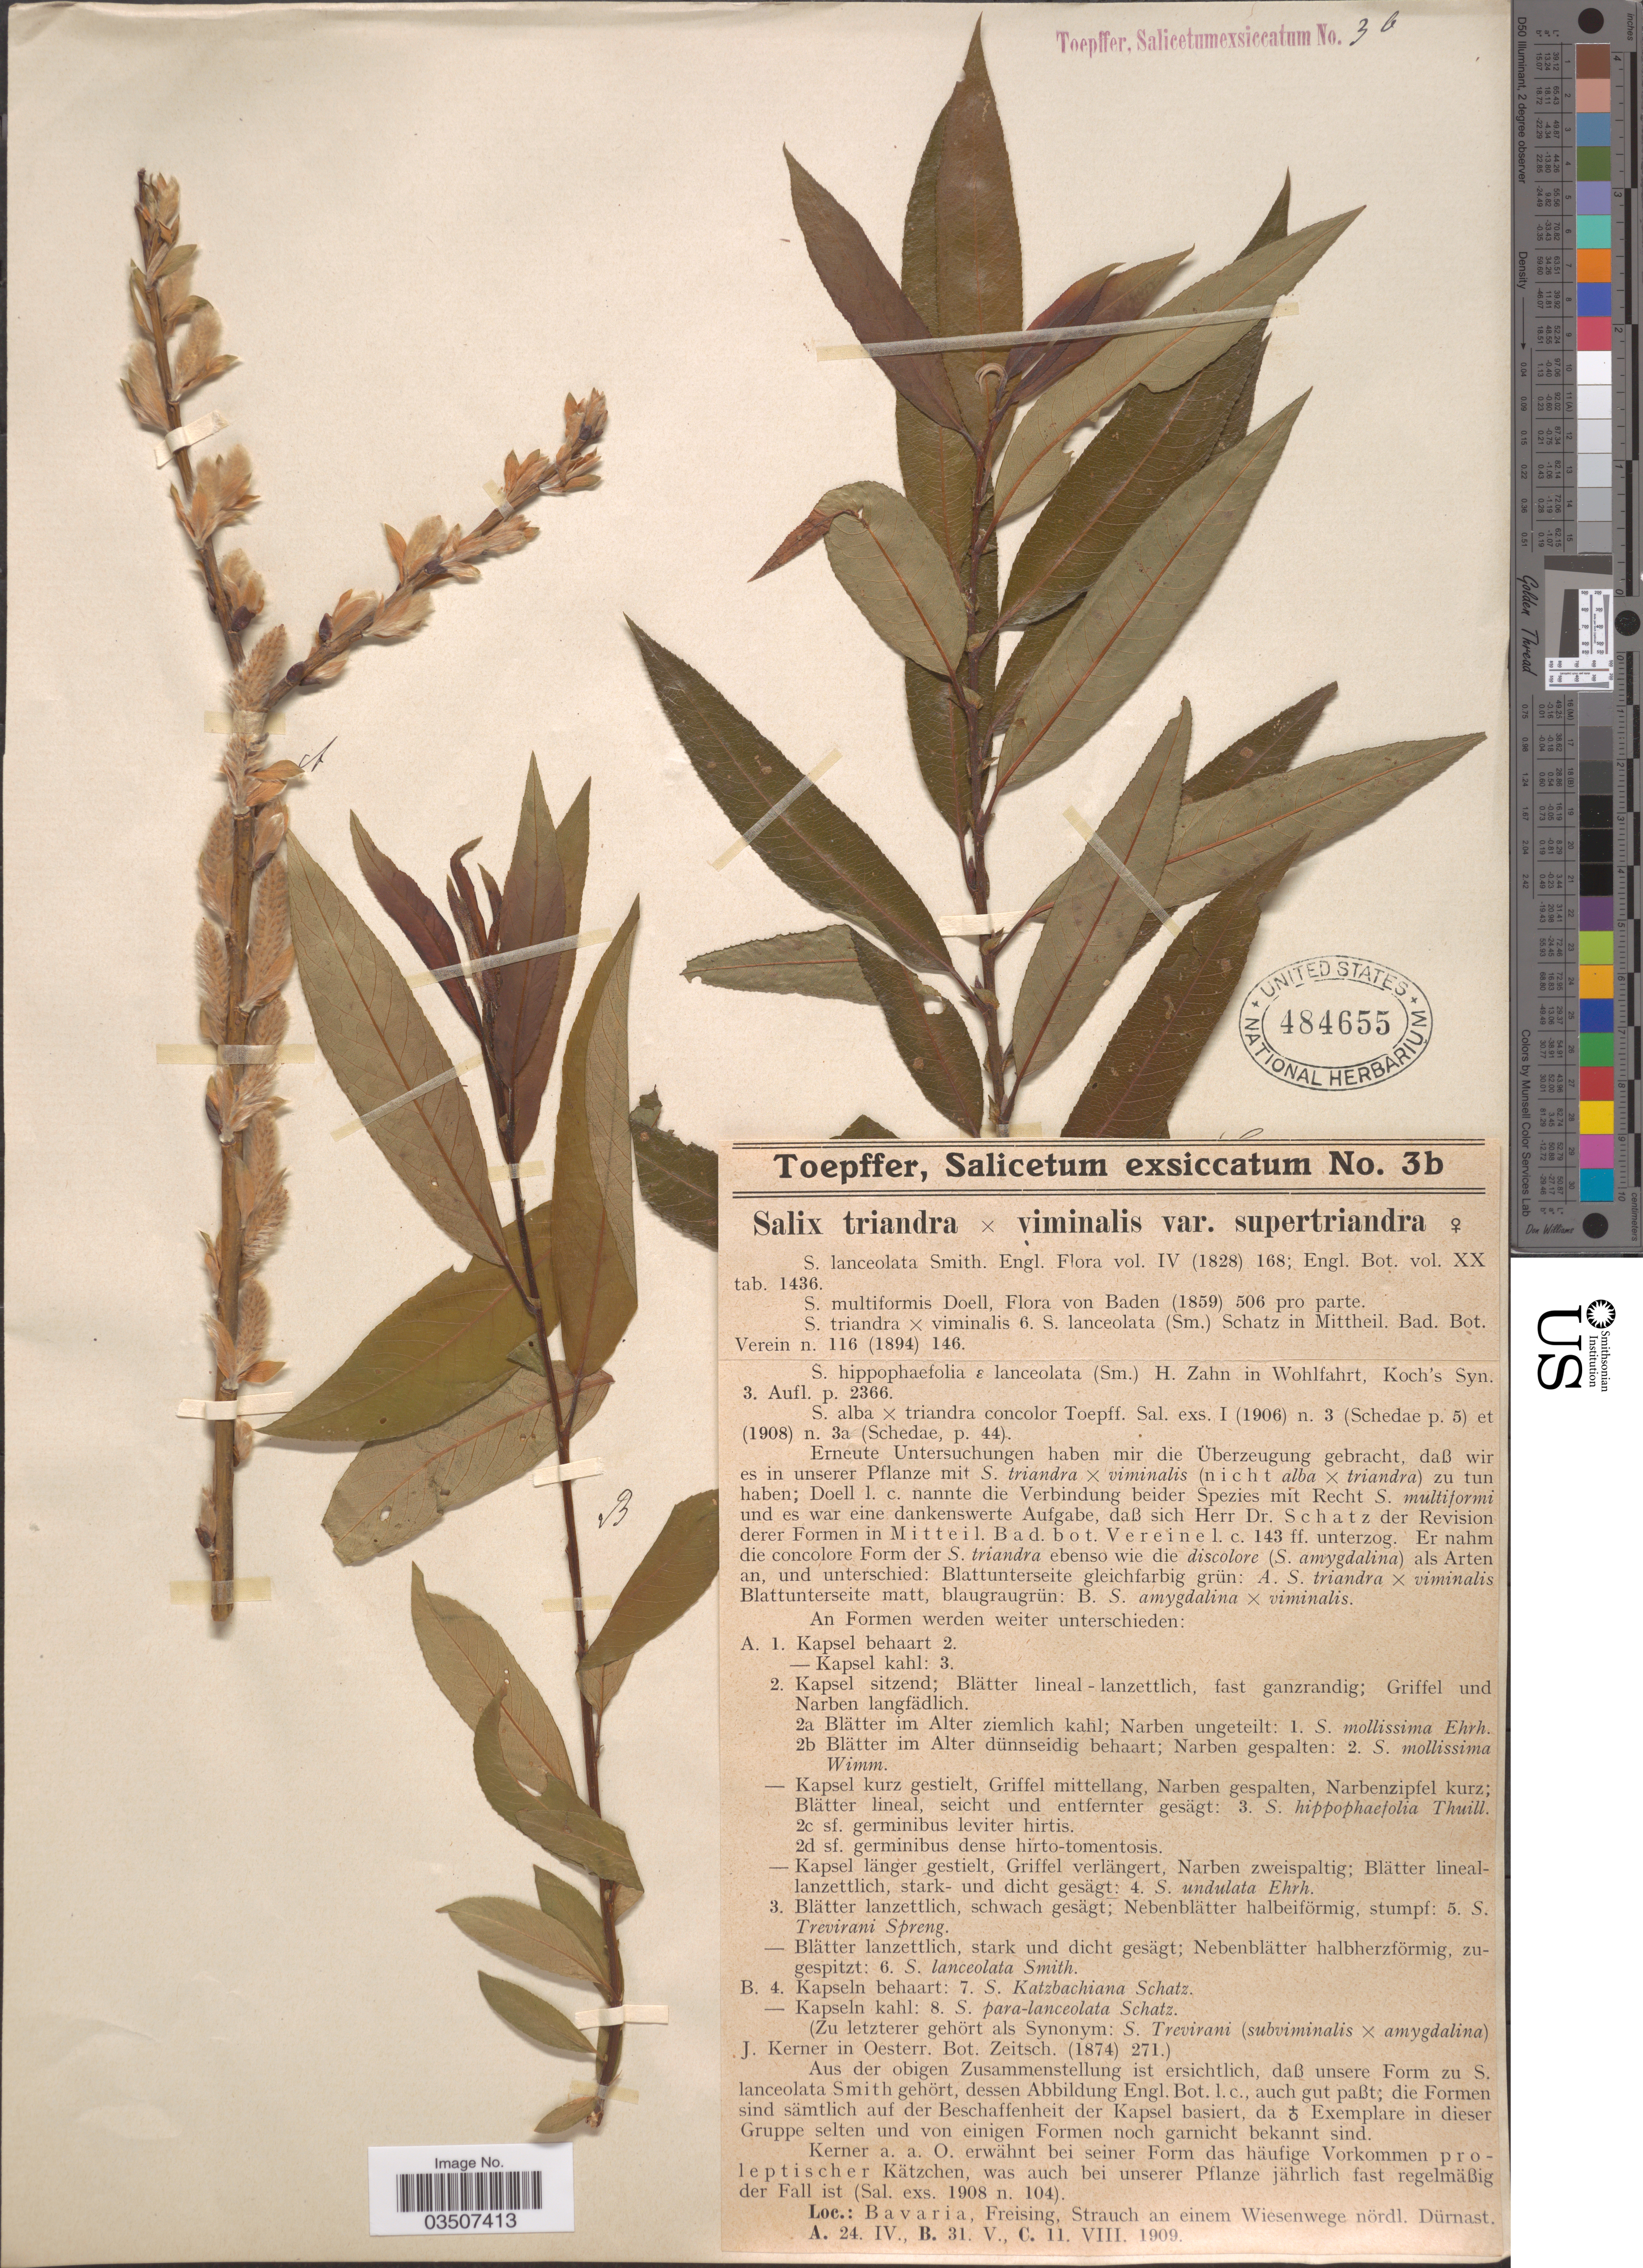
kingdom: Plantae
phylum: Tracheophyta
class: Magnoliopsida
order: Malpighiales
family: Salicaceae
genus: Salix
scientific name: Salix triandra x S. viminalis L.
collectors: A. Toepffer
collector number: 3b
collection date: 1909-04-24/1909-08-11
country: Germany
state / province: Bayern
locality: Bavaria, Freising, Strauch an einem Wiesenwege nördl. Dürnast.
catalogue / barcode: US 484655